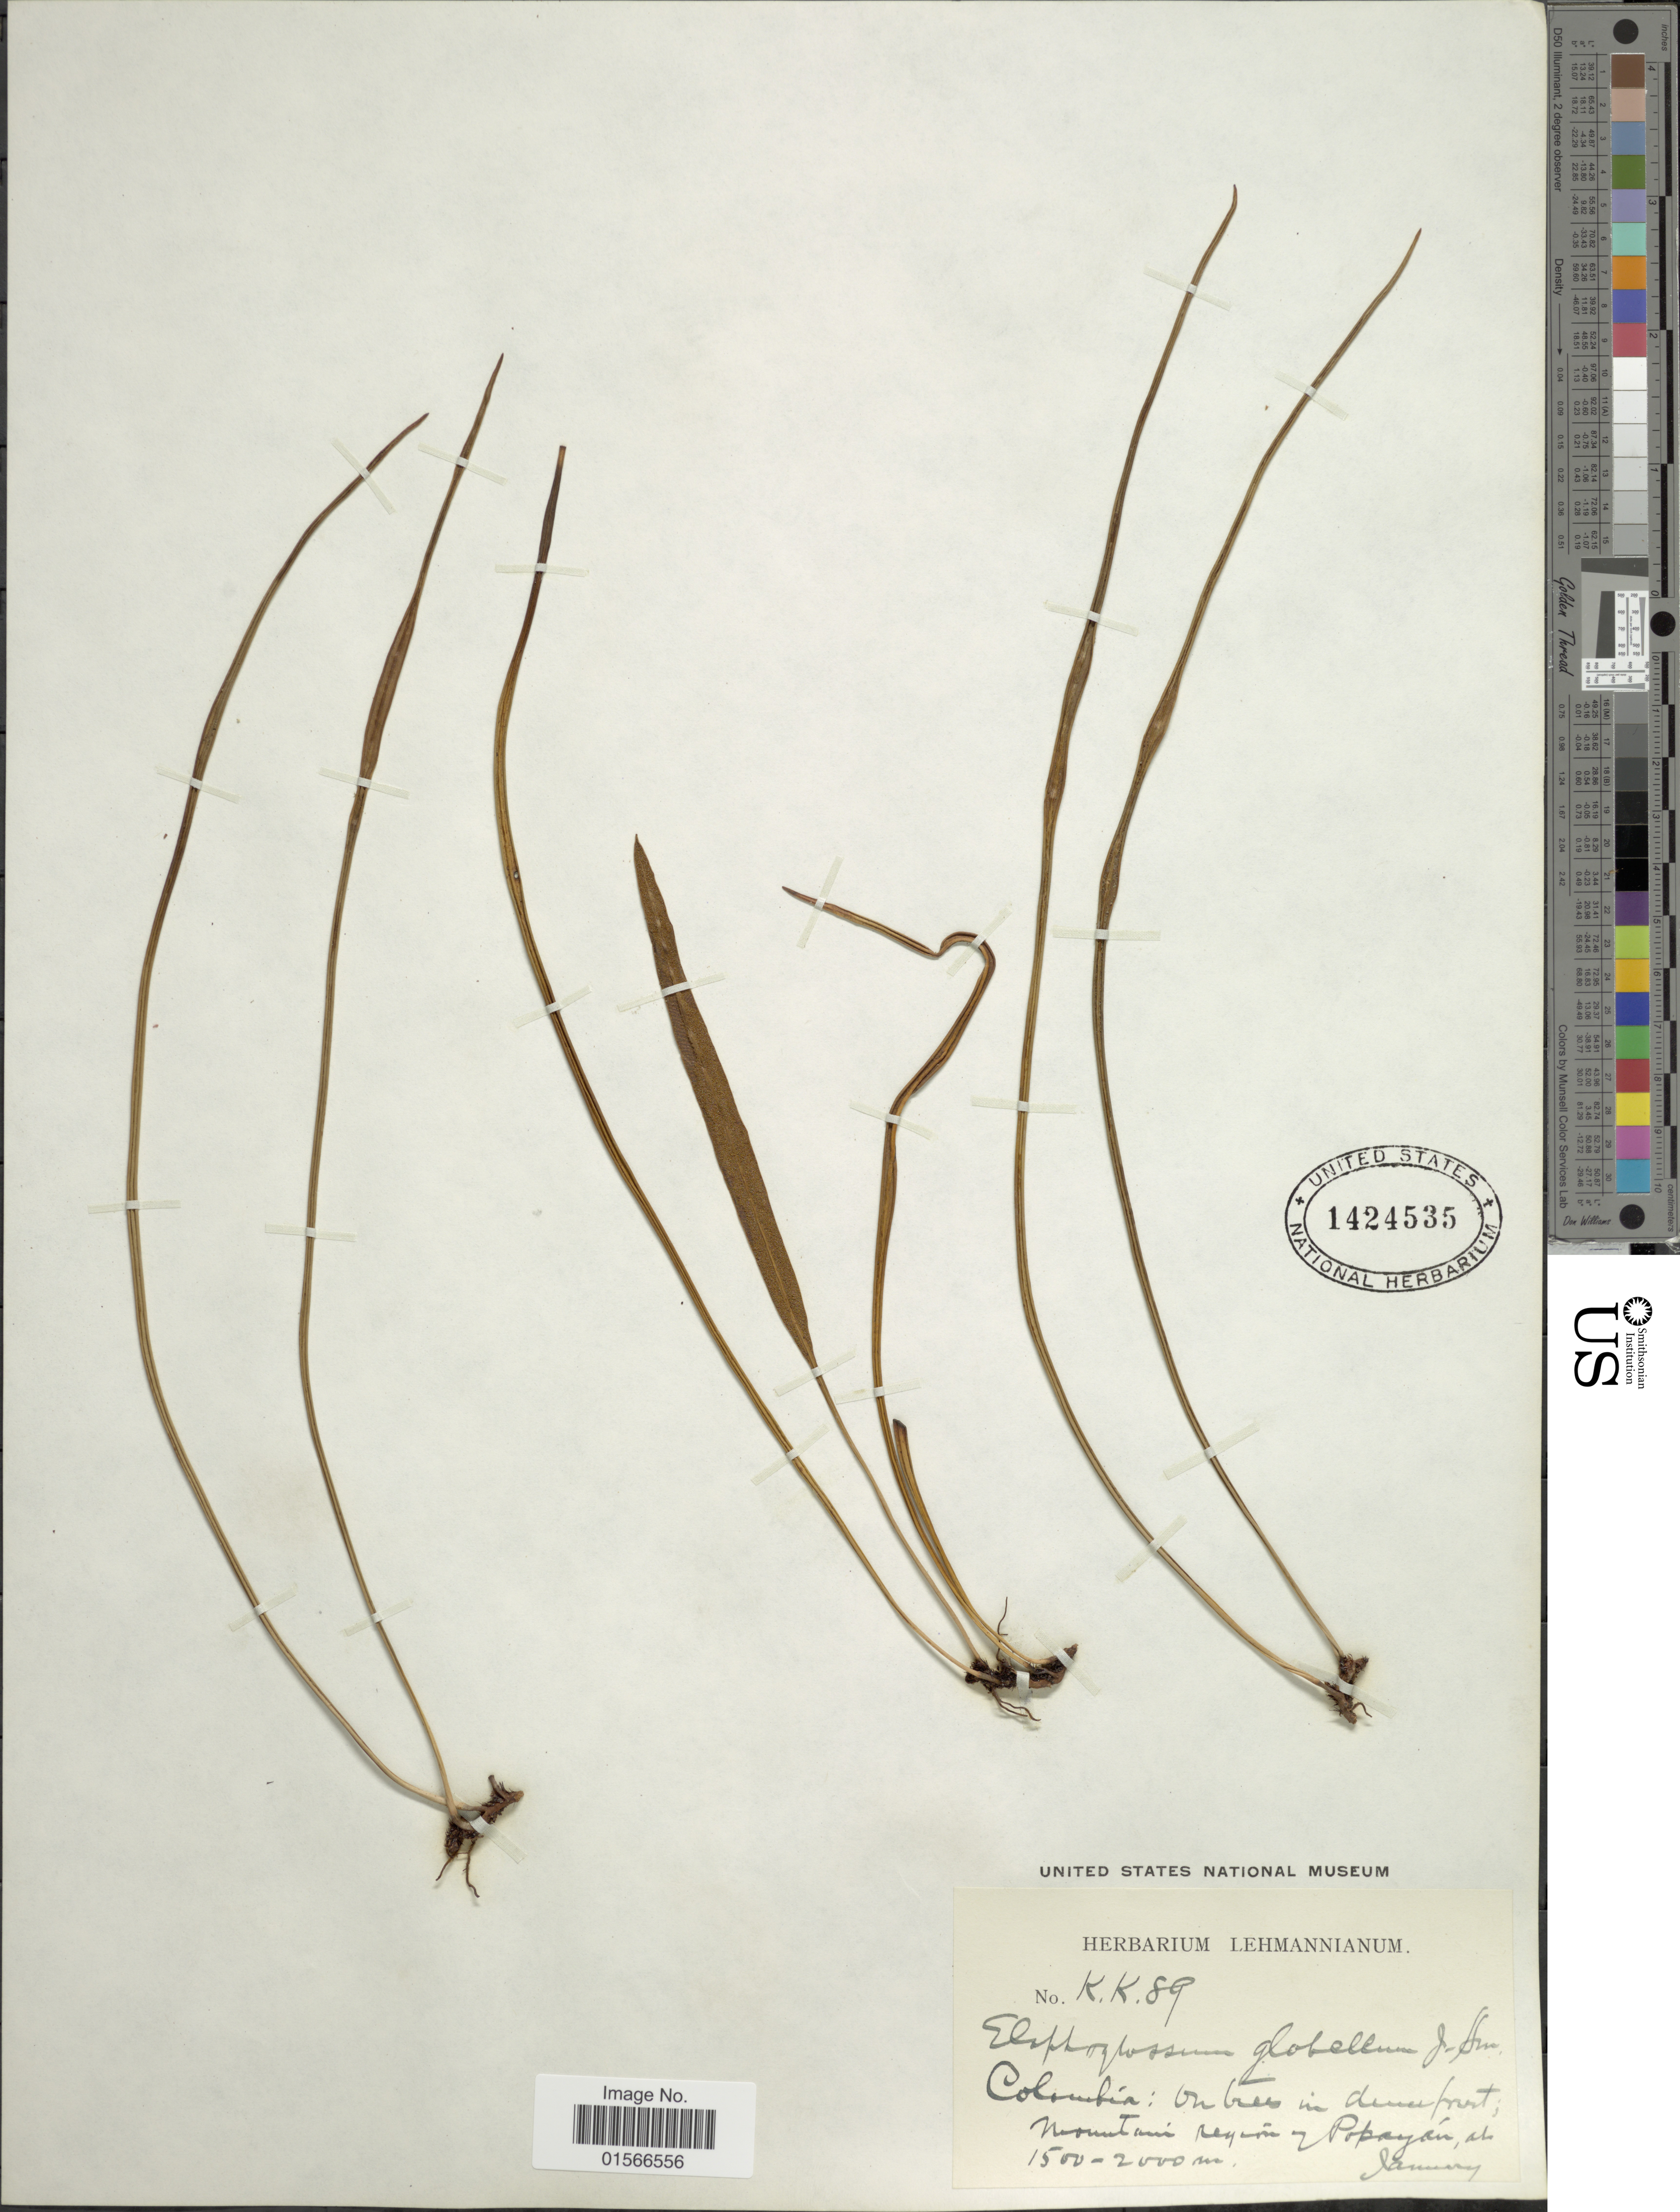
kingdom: Plantae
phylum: Tracheophyta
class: Polypodiopsida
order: Polypodiales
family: Dryopteridaceae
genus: Elaphoglossum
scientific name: Elaphoglossum glabellum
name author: J. Sm.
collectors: ex herb. Lehmannianum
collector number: K.K.89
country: Colombia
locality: On trees in dense forest mountain region of Popayán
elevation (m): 1500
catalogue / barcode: US 1424535